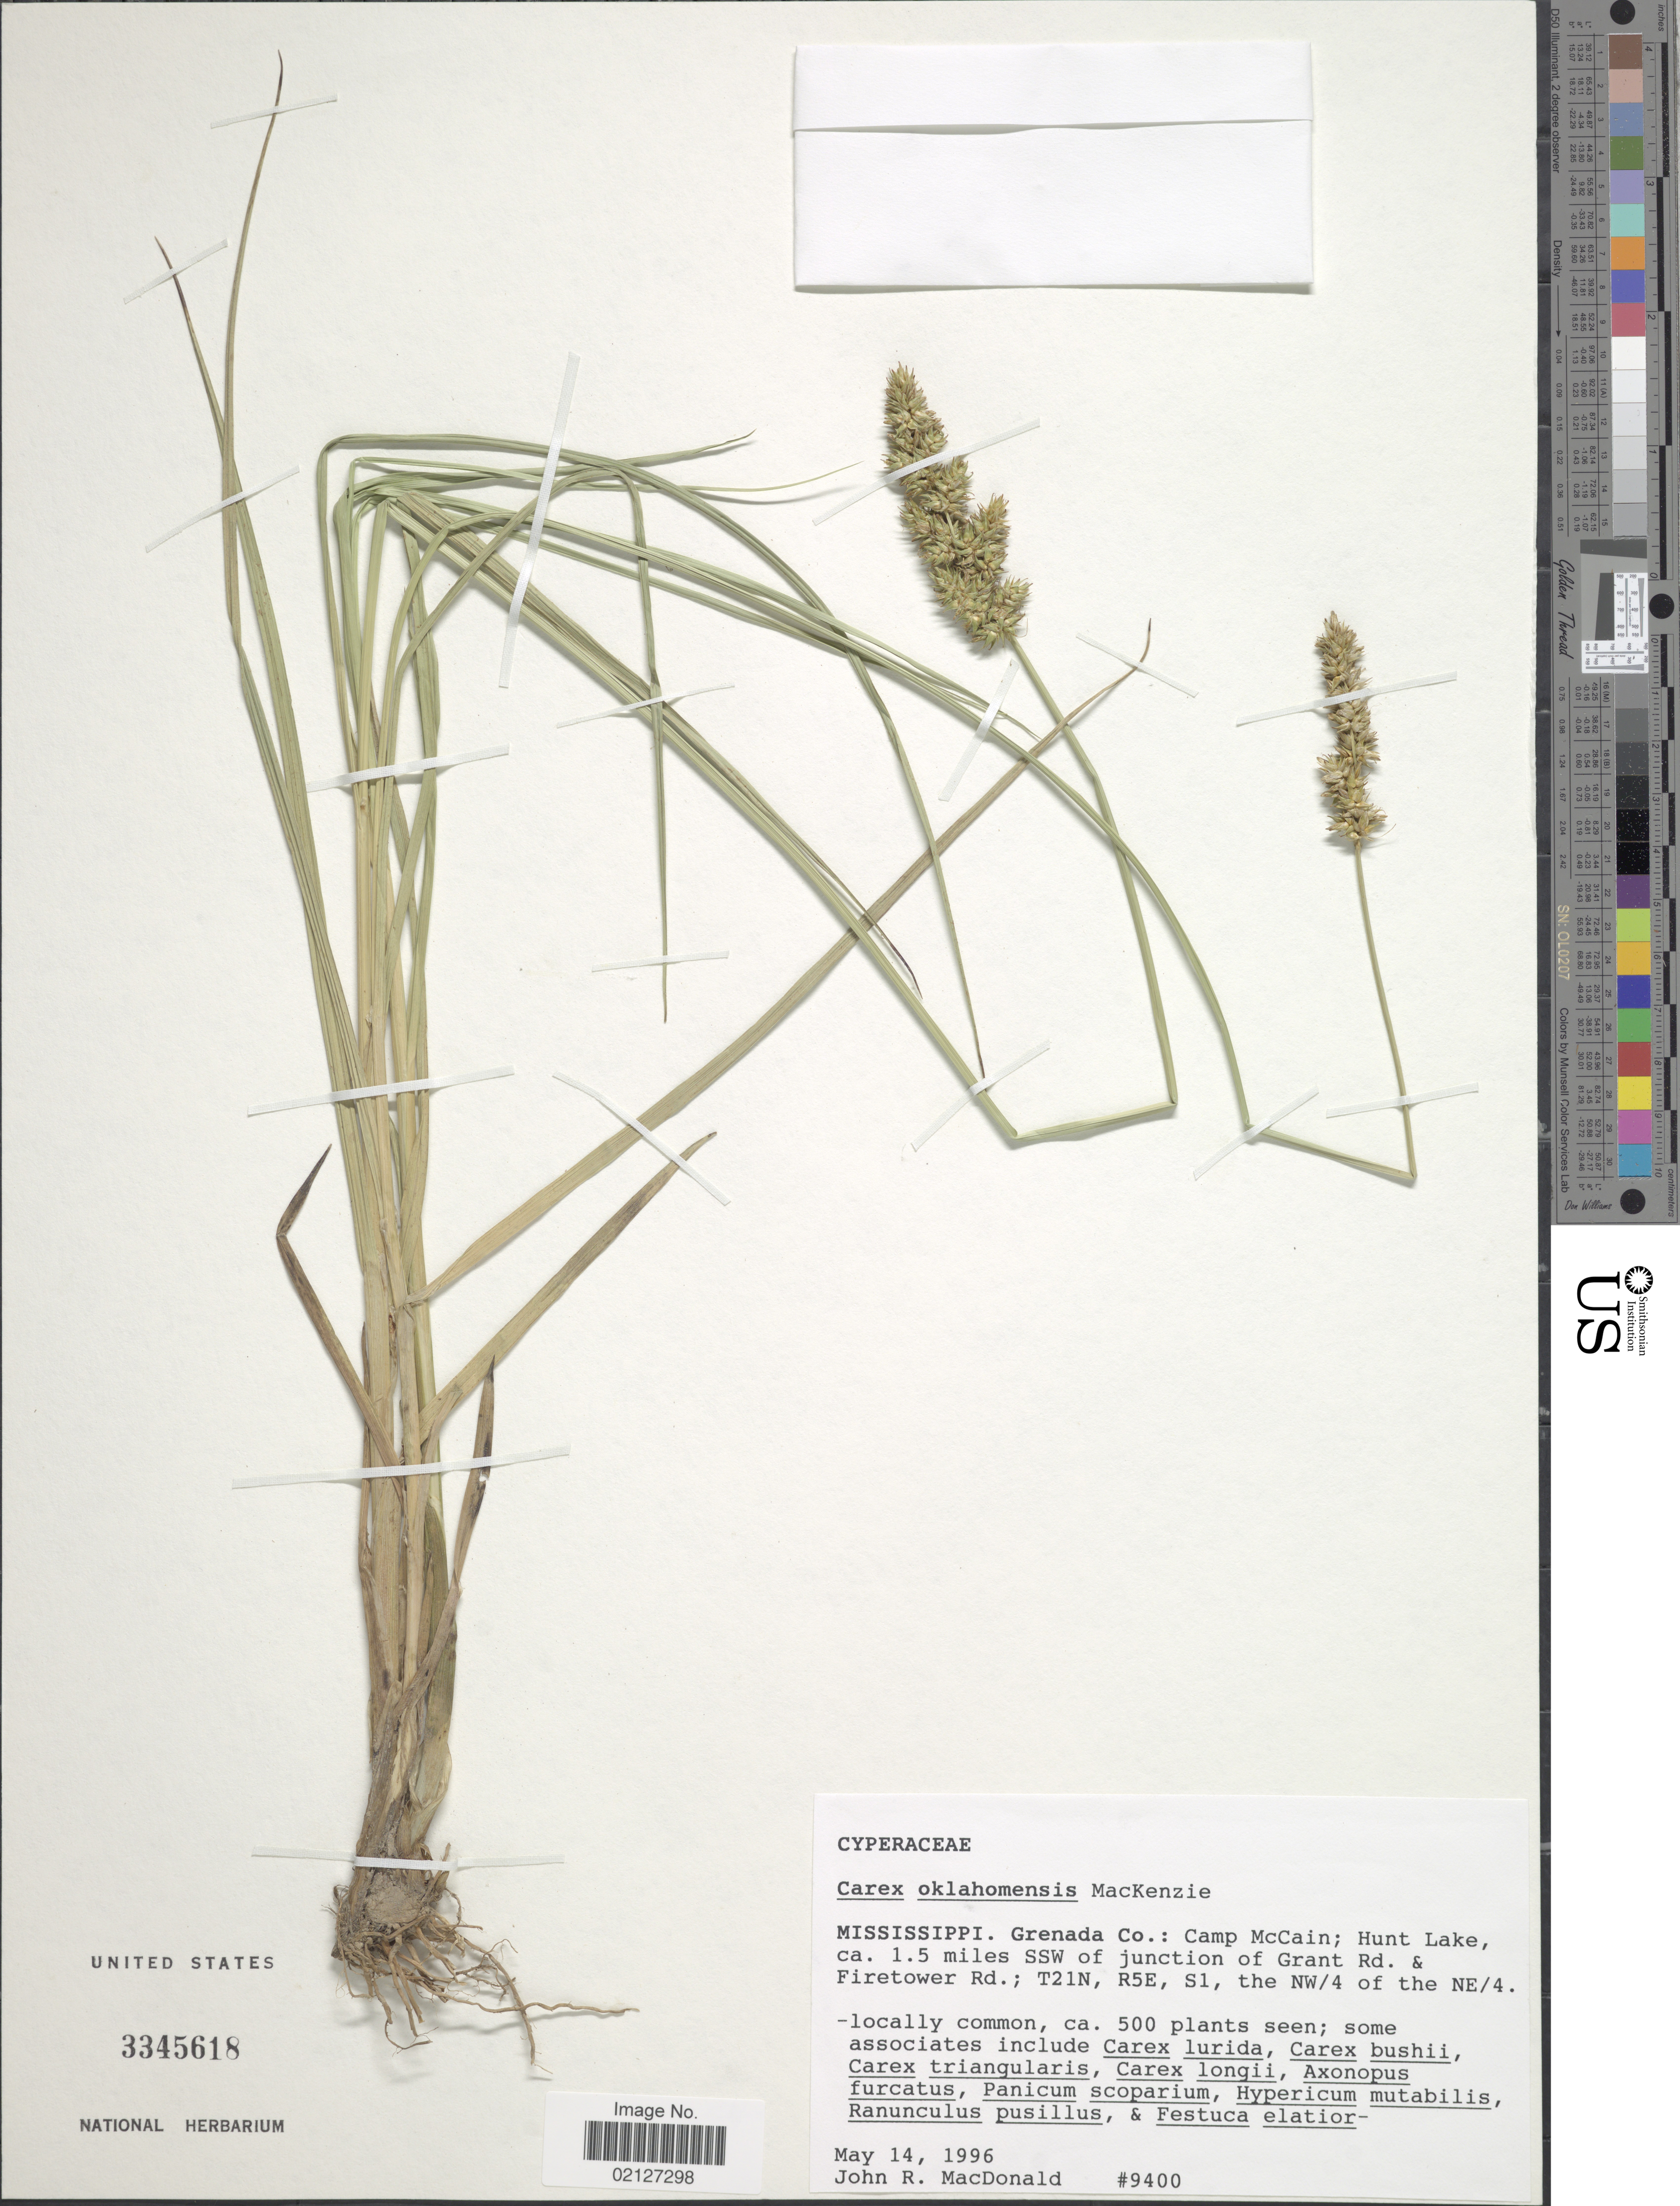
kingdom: Plantae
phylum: Tracheophyta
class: Liliopsida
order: Poales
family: Cyperaceae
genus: Carex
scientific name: Carex oklahomensis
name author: Mack.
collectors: J. MacDonald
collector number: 9400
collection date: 1996-05-14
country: United States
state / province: Mississippi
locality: Grenada Co.: Camp McCain; Hunt Lake, ca. 1.5 miles SSW of junction of Grant Rd. & Firetower Rd.; T21N, R5E, S1, the NW/4 of the NE/4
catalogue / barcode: US 3345618